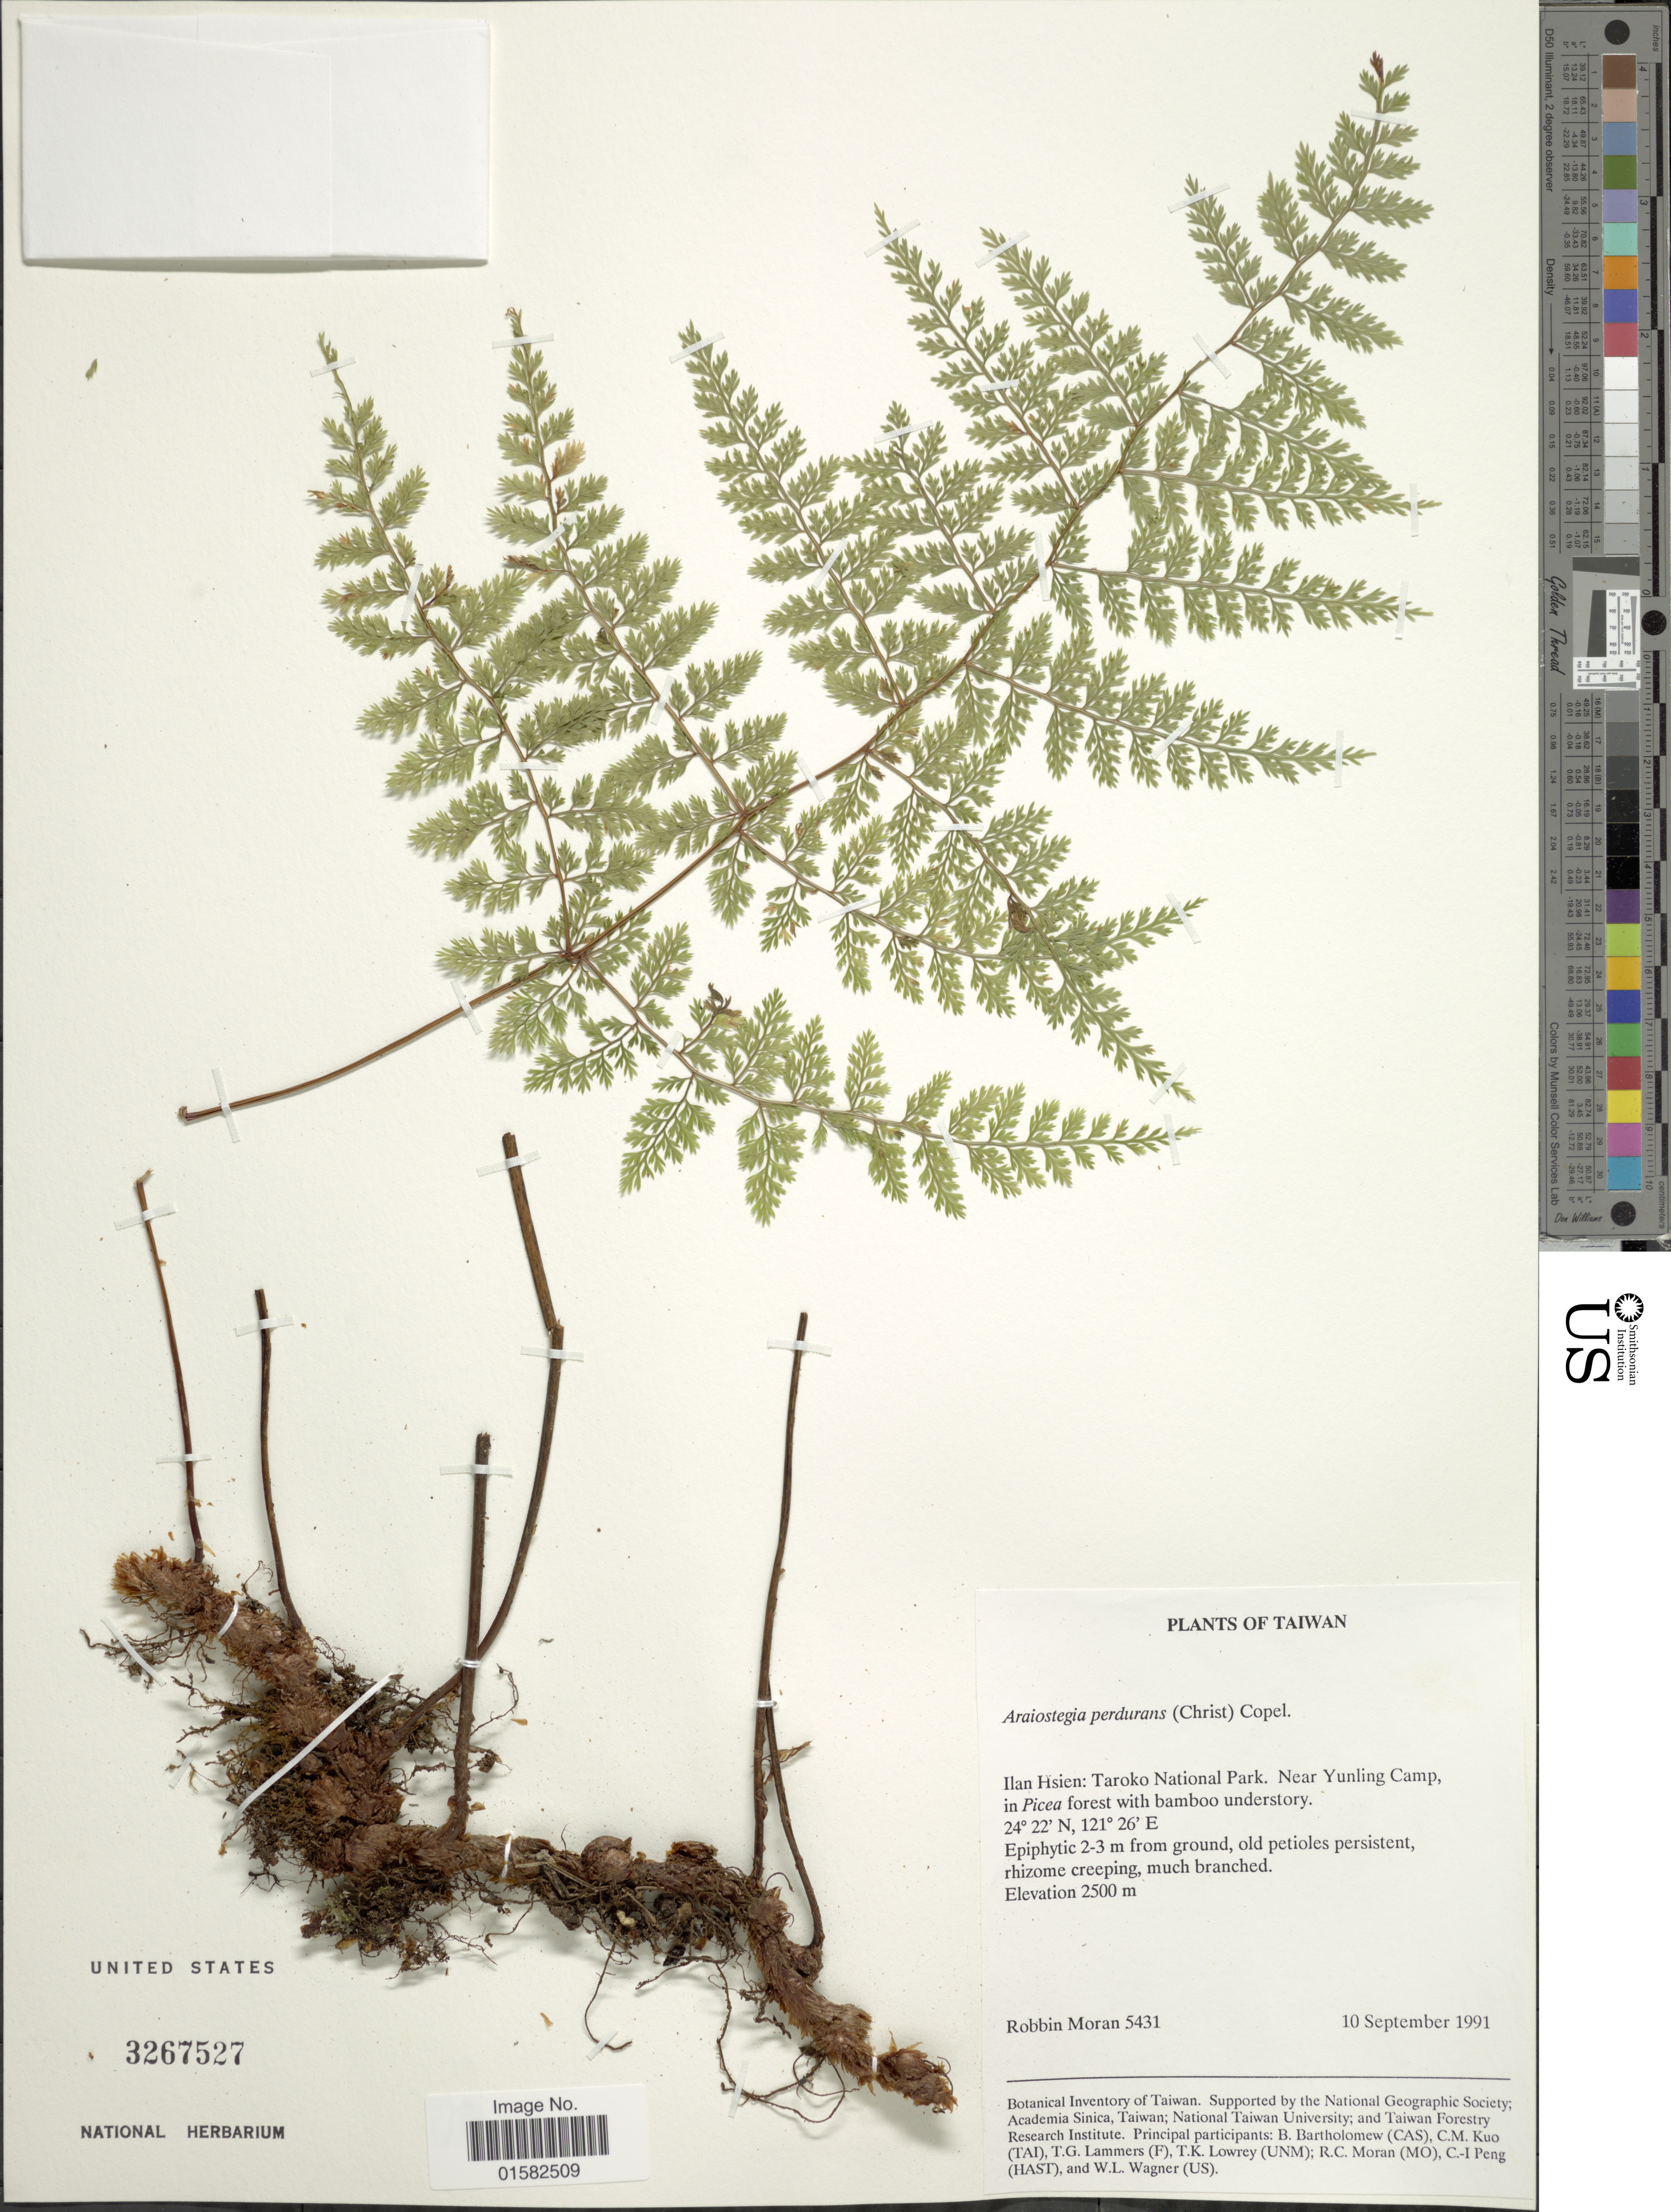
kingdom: Plantae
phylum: Tracheophyta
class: Polypodiopsida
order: Polypodiales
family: Davalliaceae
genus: Araiostegiella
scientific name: Araiostegiella perdurans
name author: (Christ) M. Kato & Tsutsumi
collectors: R. C. Moran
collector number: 5431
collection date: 1991-09-10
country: Taiwan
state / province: Ilan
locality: Illan Hsien: Taroko National Park, near Yunling Camp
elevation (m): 2500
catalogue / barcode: US 3267527